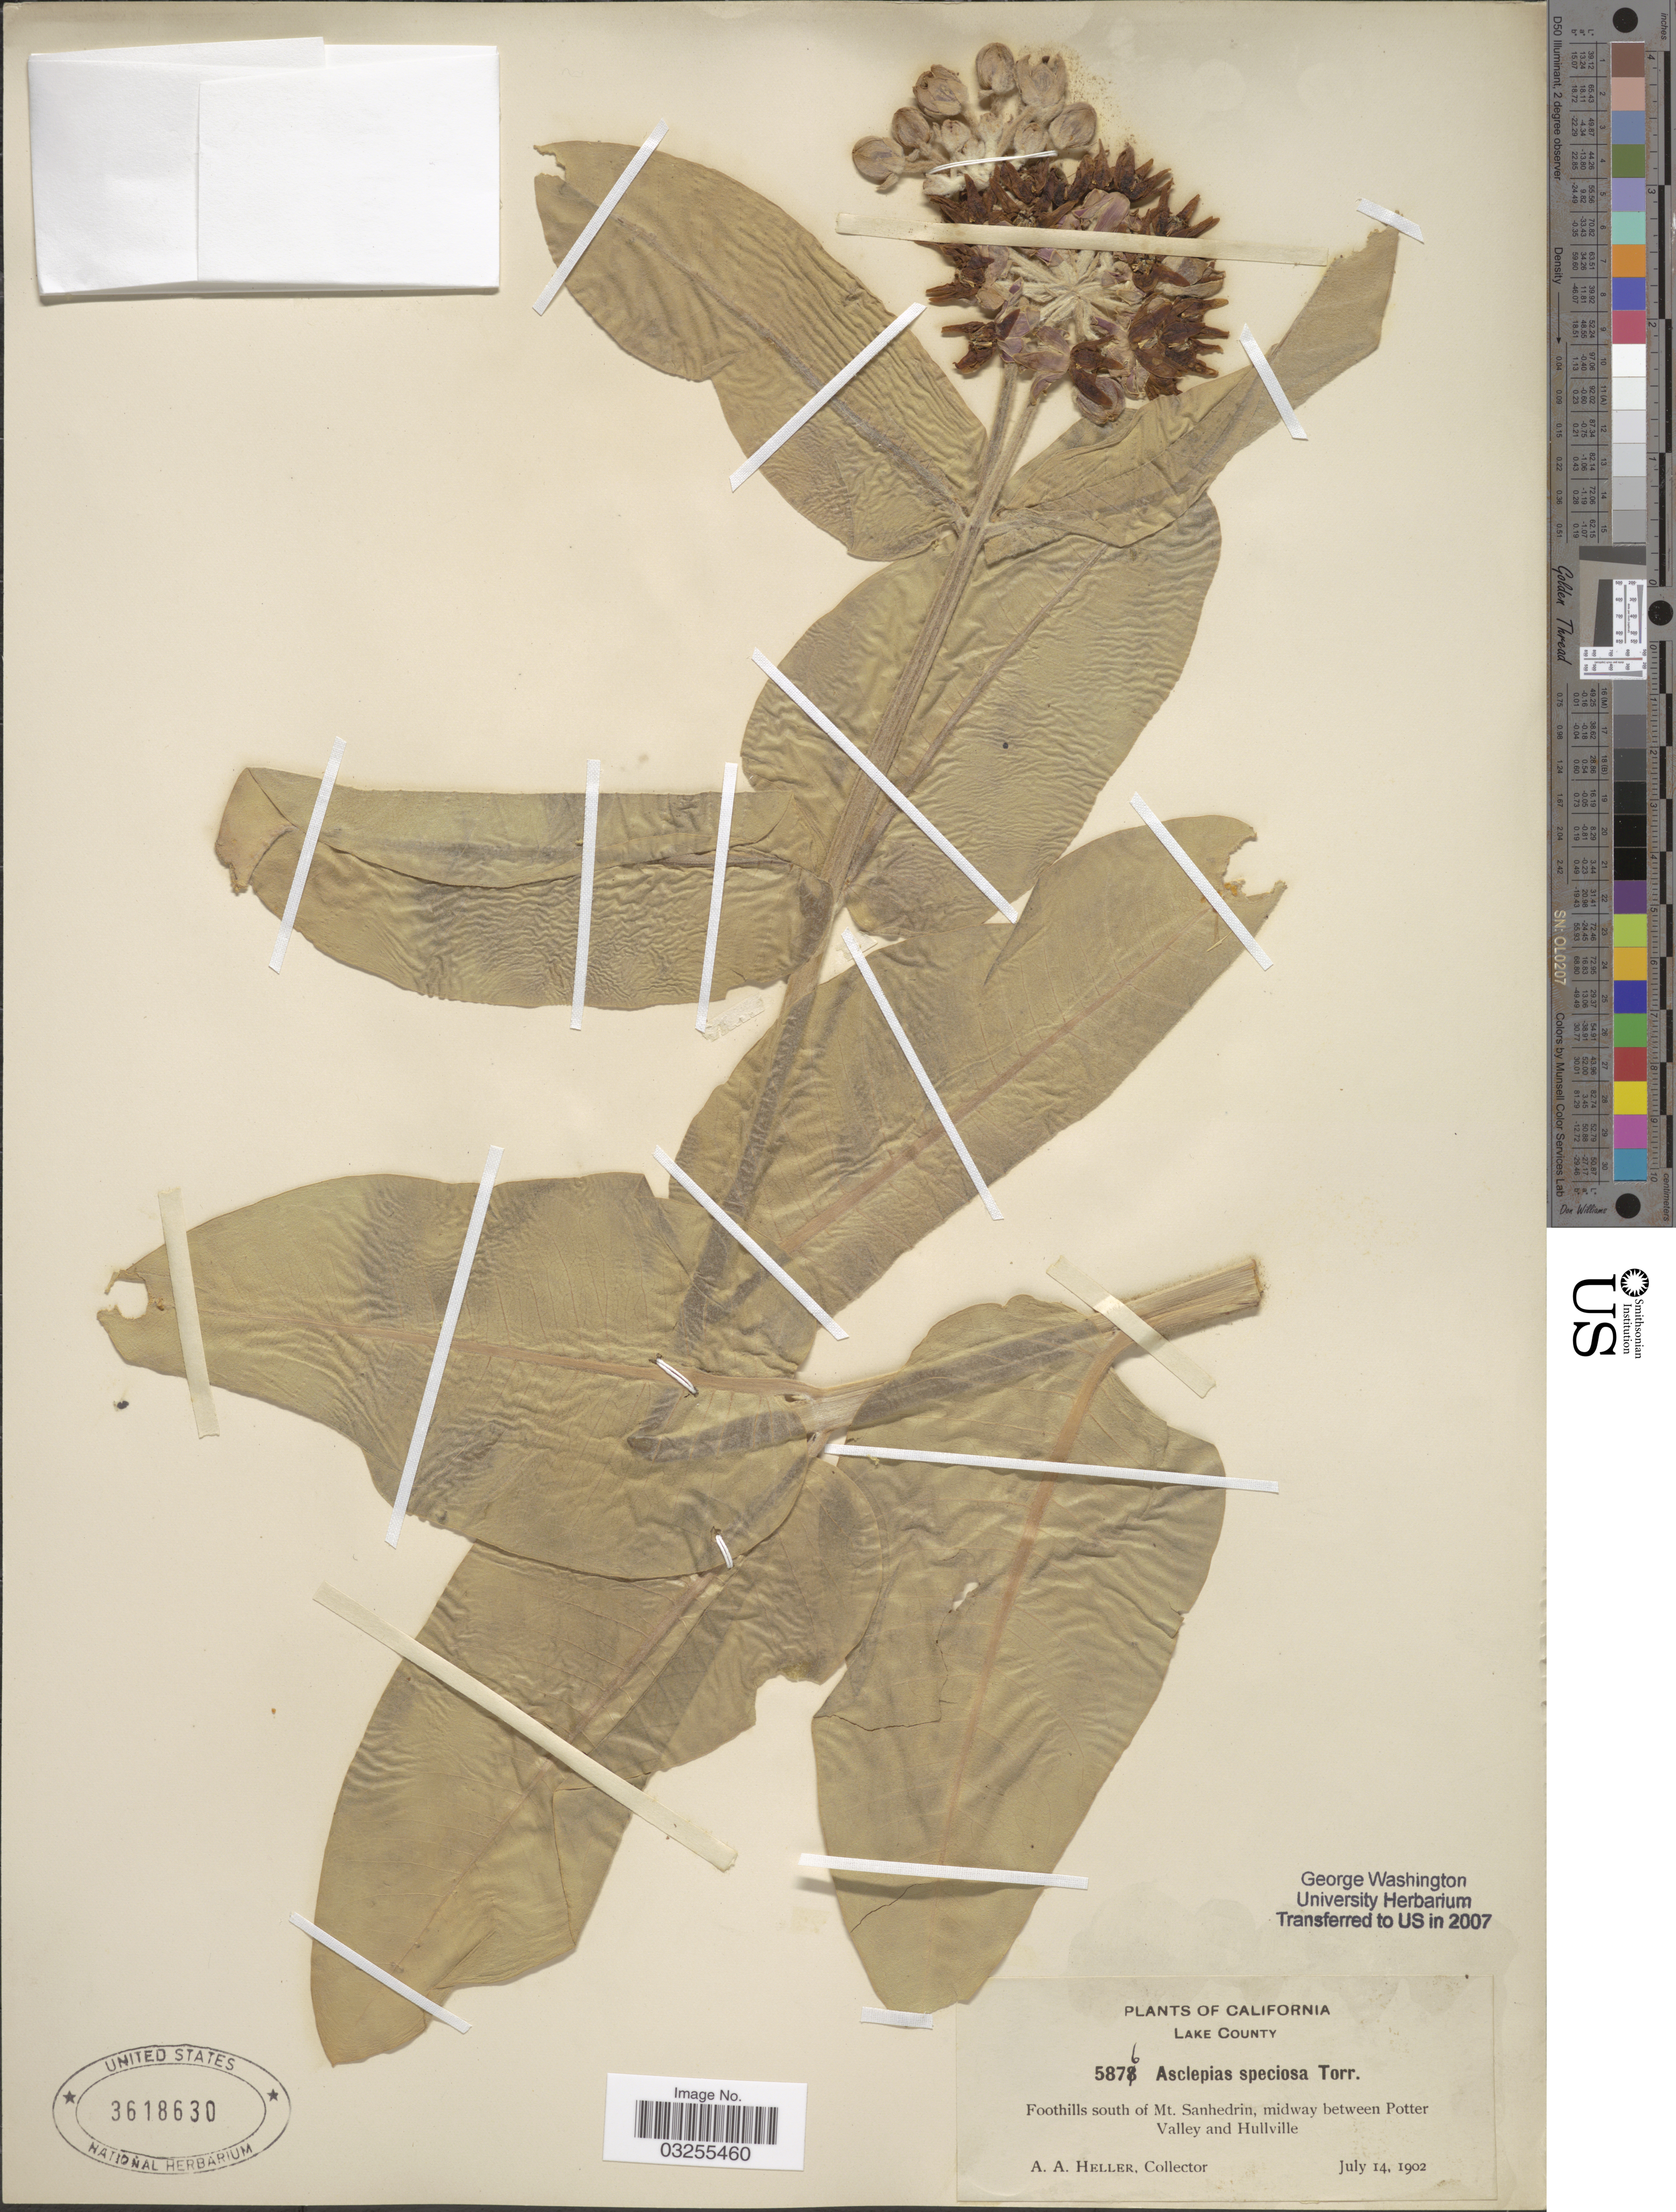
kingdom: Plantae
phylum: Tracheophyta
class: Magnoliopsida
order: Gentianales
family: Apocynaceae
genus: Asclepias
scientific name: Asclepias speciosa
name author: Torr.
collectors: A. A. Heller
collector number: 5876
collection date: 1902-07-14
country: United States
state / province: California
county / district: Lake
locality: Lake County, Foothills south of Mt. Sanhedrin, midway between Potter Valley and Hullville.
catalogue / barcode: US 3618630